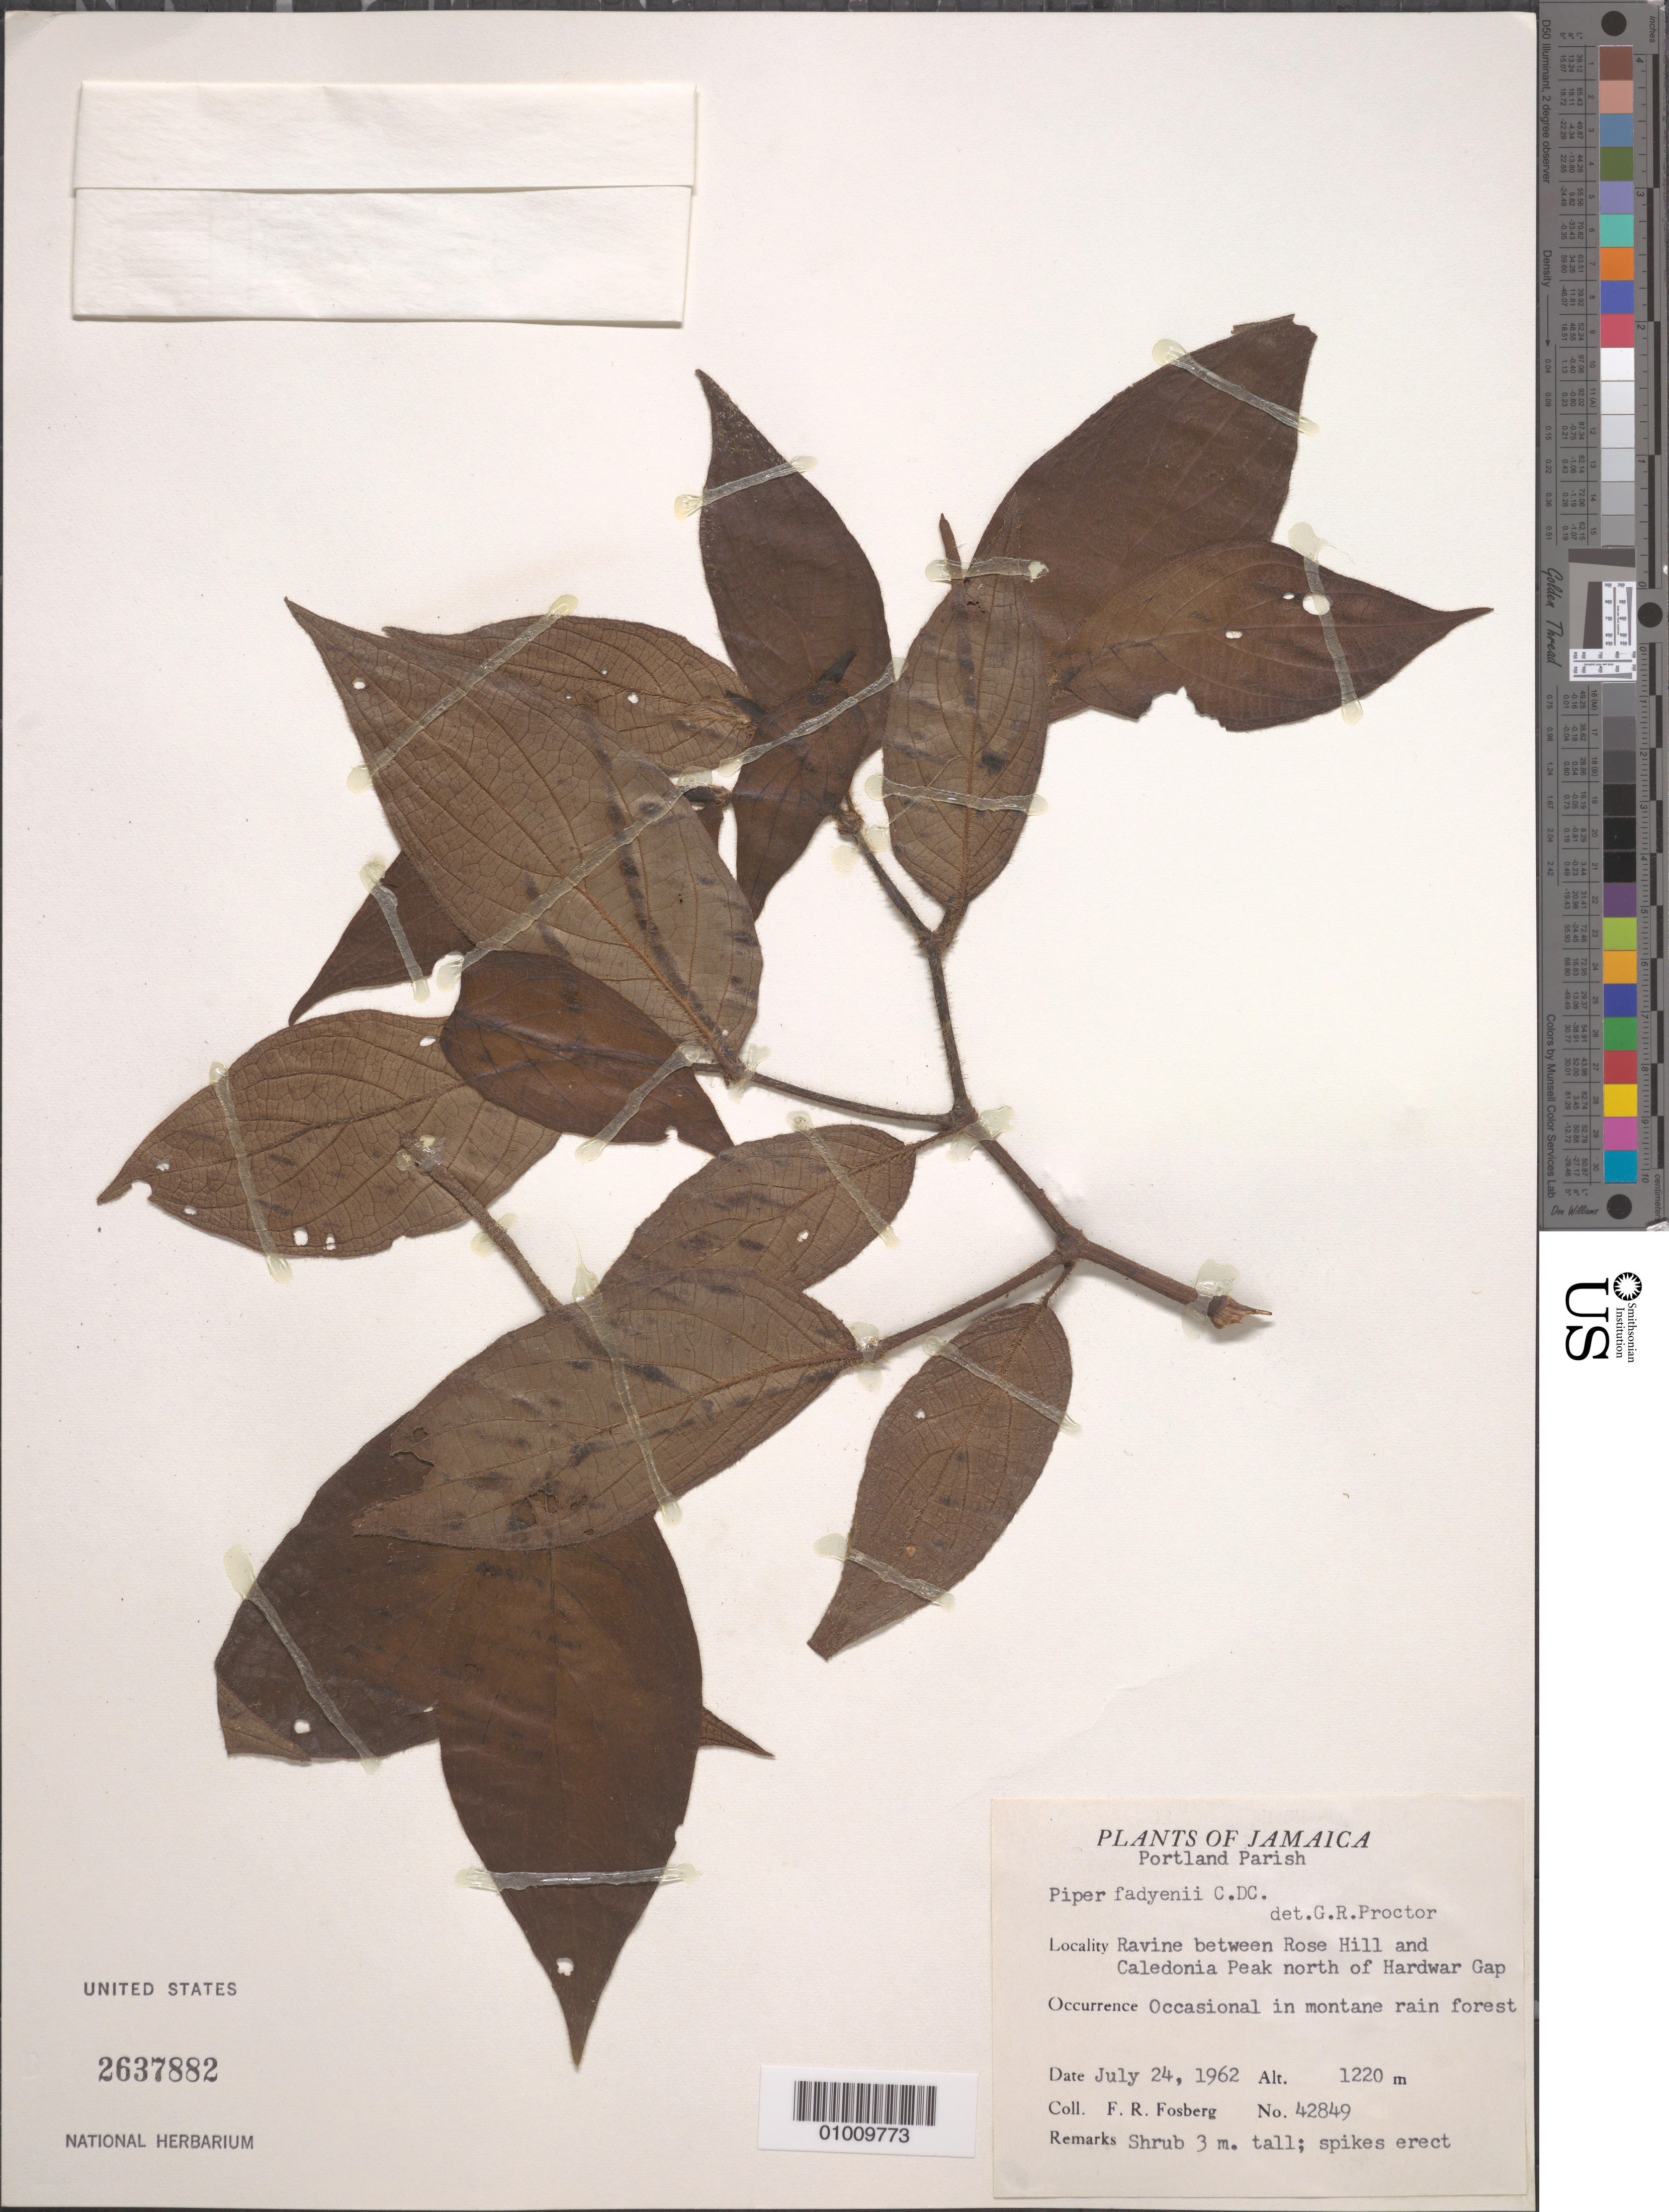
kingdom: Plantae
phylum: Tracheophyta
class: Magnoliopsida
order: Piperales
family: Piperaceae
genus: Piper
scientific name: Piper fadyenii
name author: C. DC.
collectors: F. R. Fosberg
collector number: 42849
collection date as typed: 24 Jul 1962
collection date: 1962-07-24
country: Jamaica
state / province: Portland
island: Jamaica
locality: Ravine between Rose Hill and Caledonia Peak N of Hardwar Gap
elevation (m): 1220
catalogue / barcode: US 2637882